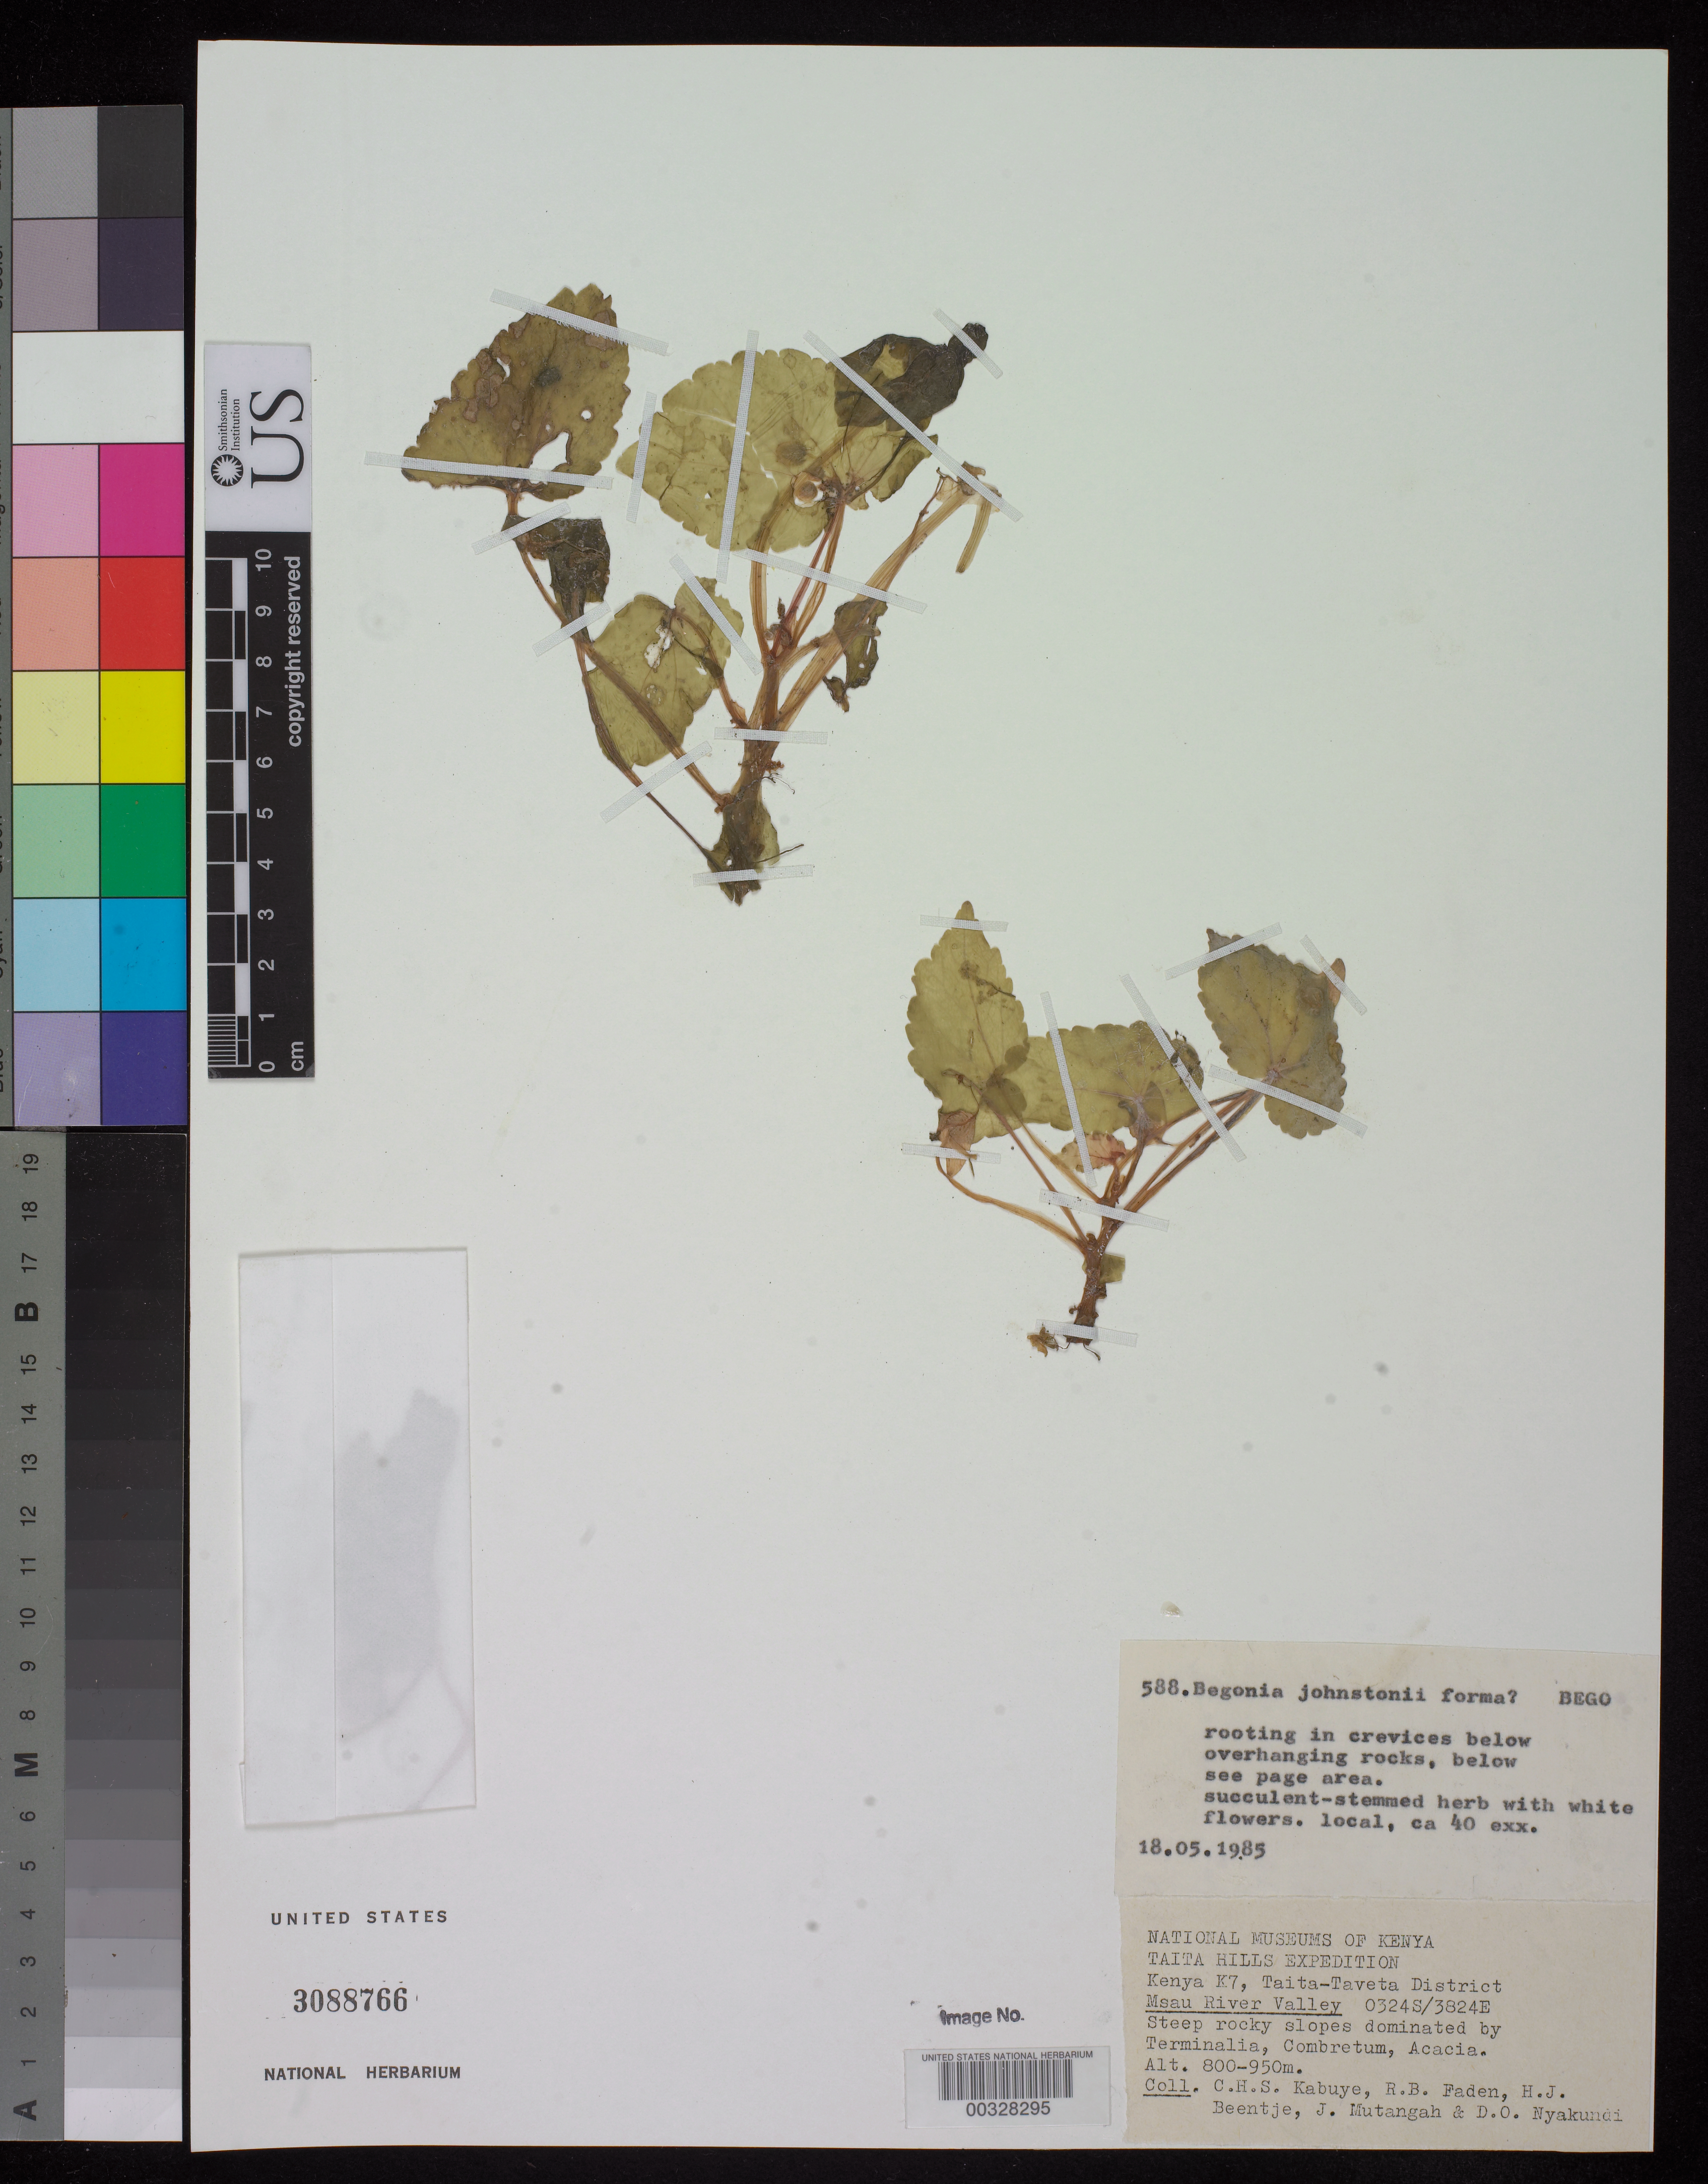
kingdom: Plantae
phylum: Tracheophyta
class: Magnoliopsida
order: Cucurbitales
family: Begoniaceae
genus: Begonia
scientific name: Begonia johnstonii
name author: Oliv. ex Hook. f.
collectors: C. Kabuye, R. B. Faden, H. J. Beentje, J. Mutangah & D. Nyakundi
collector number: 588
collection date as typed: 18 May 1985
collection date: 1985-05-18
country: Kenya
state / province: Taita Taveta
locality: Msau river valley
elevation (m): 800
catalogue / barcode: US 3088766